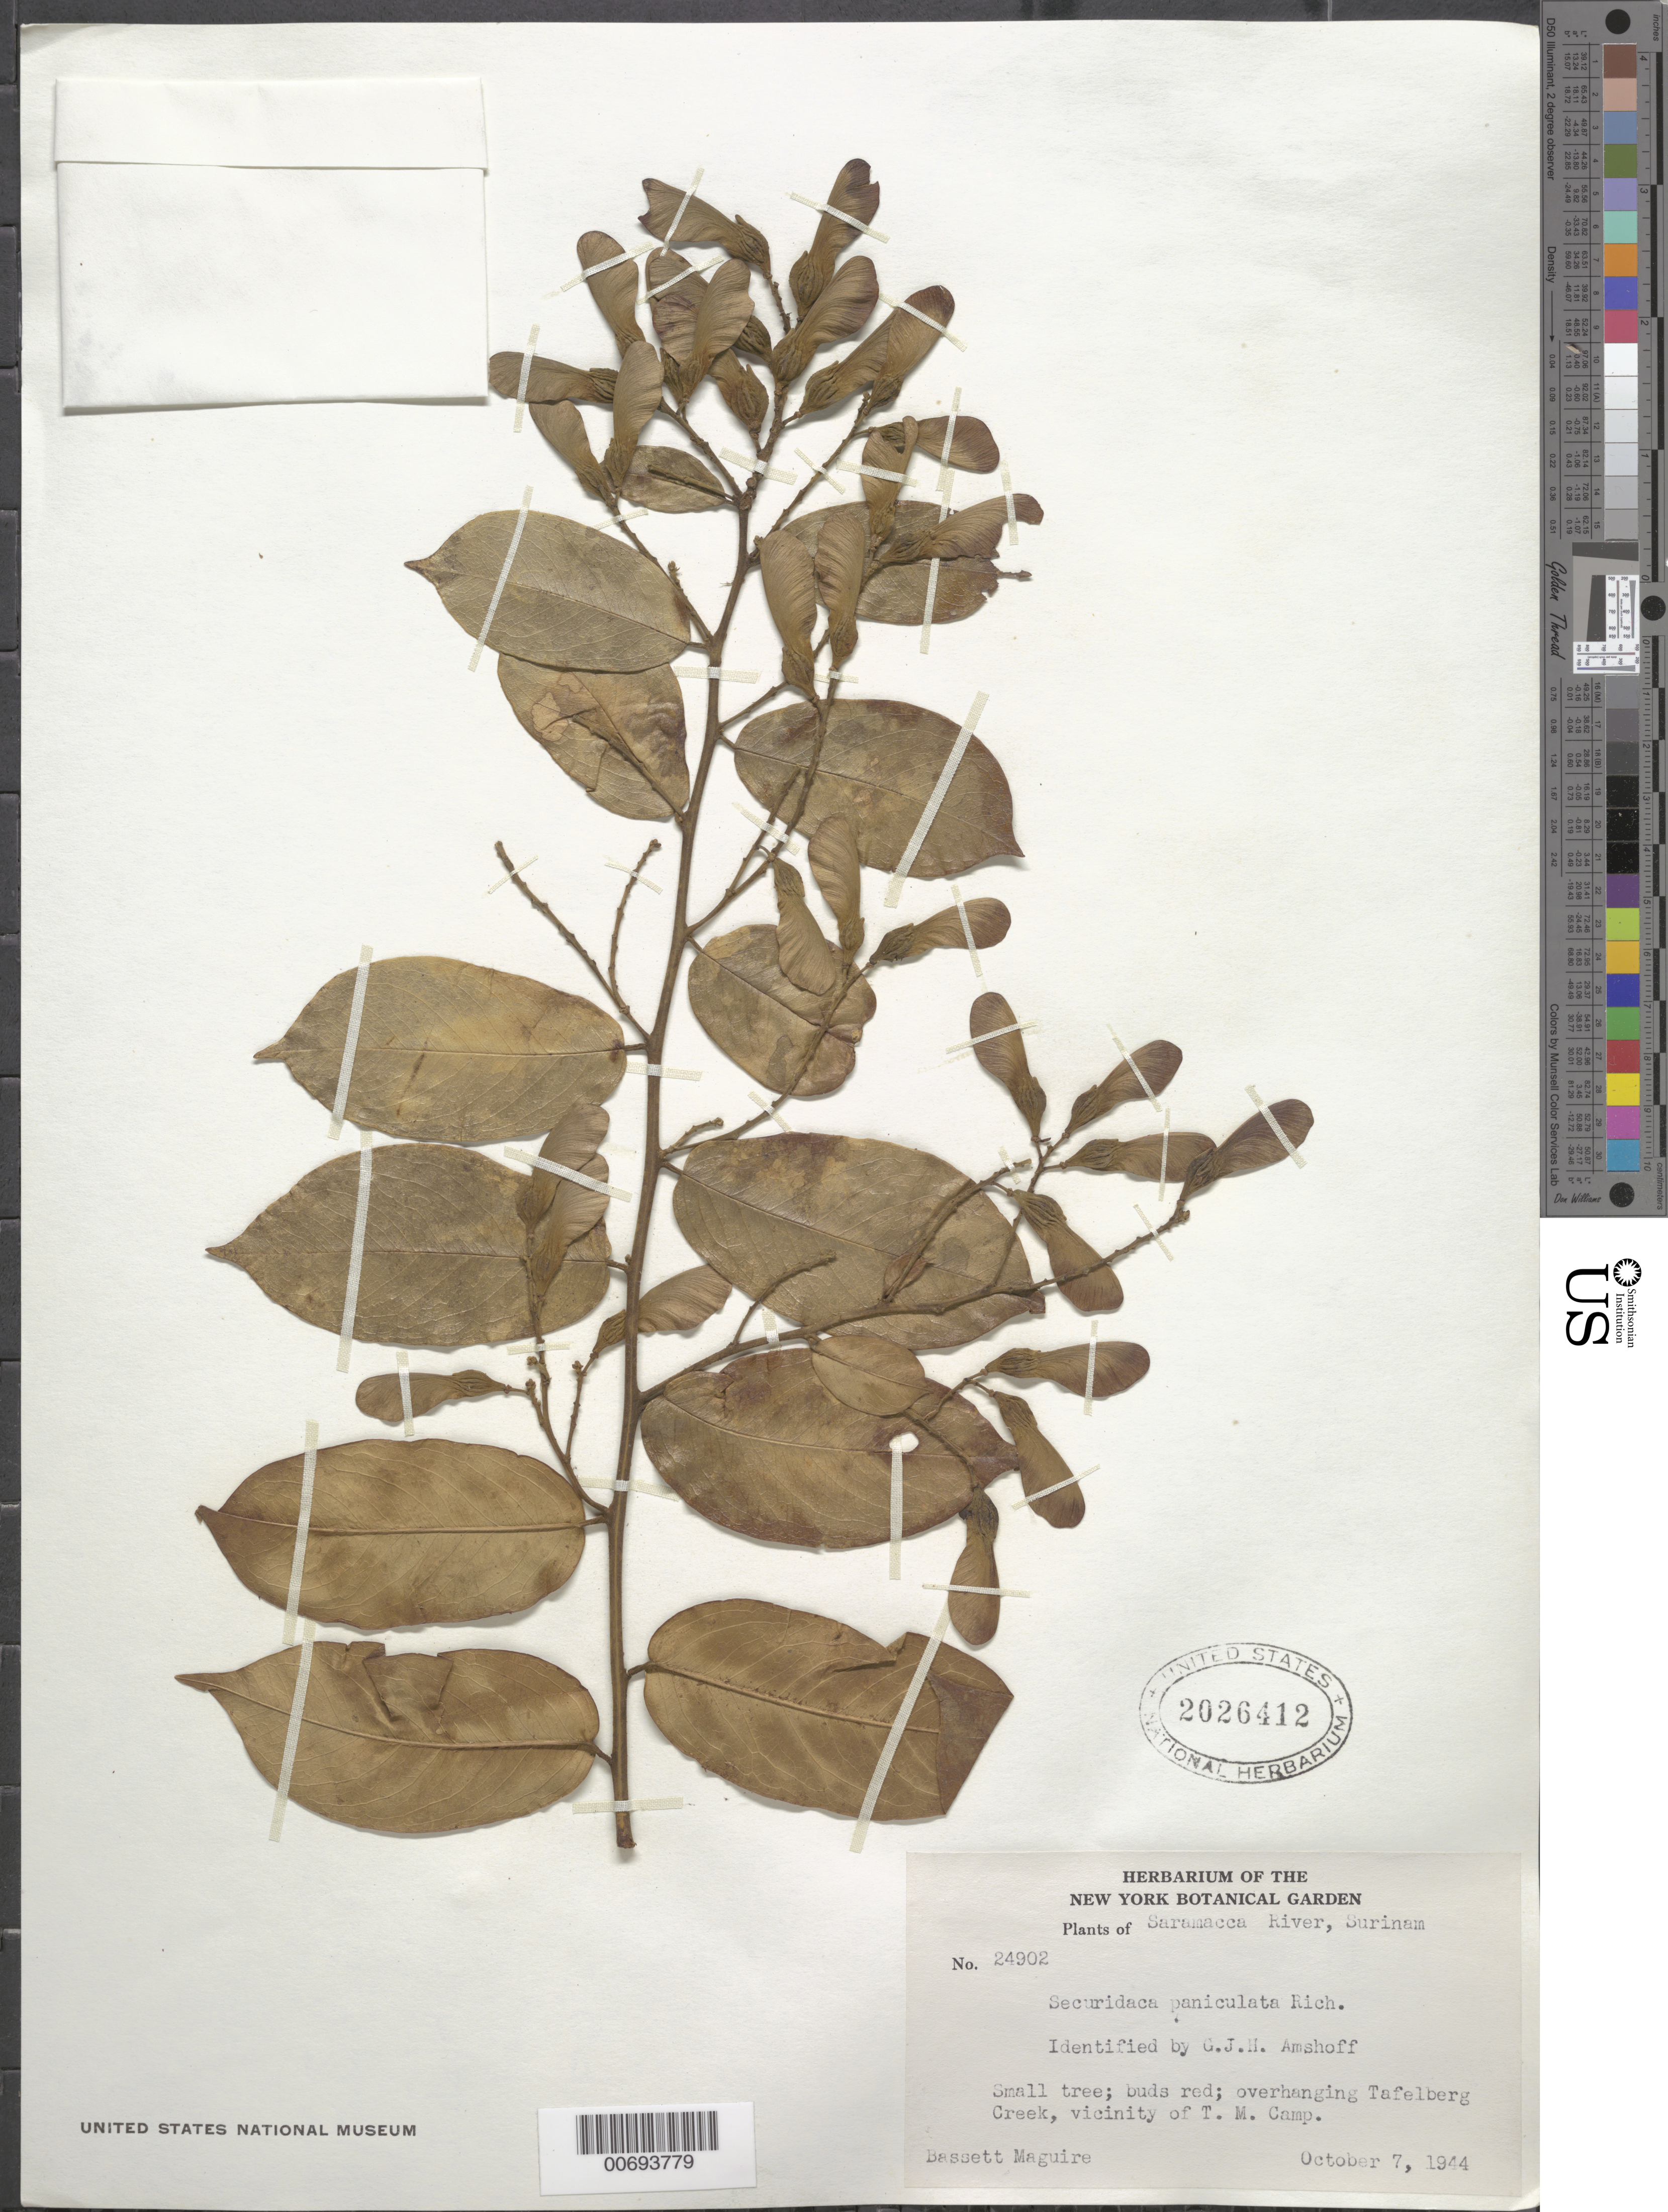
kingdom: Plantae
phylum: Tracheophyta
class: Magnoliopsida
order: Fabales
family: Polygalaceae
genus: Securidaca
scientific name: Securidaca paniculata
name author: Rich.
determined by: Amshoff, G. J. H.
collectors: B. Maguire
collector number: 24902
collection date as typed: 7-Oct-44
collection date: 1944-10-07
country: Suriname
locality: Saramacca River, Tafelberg Creek, vicinity of T.M. Camp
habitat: Overhanging creek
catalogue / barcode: US 2026412